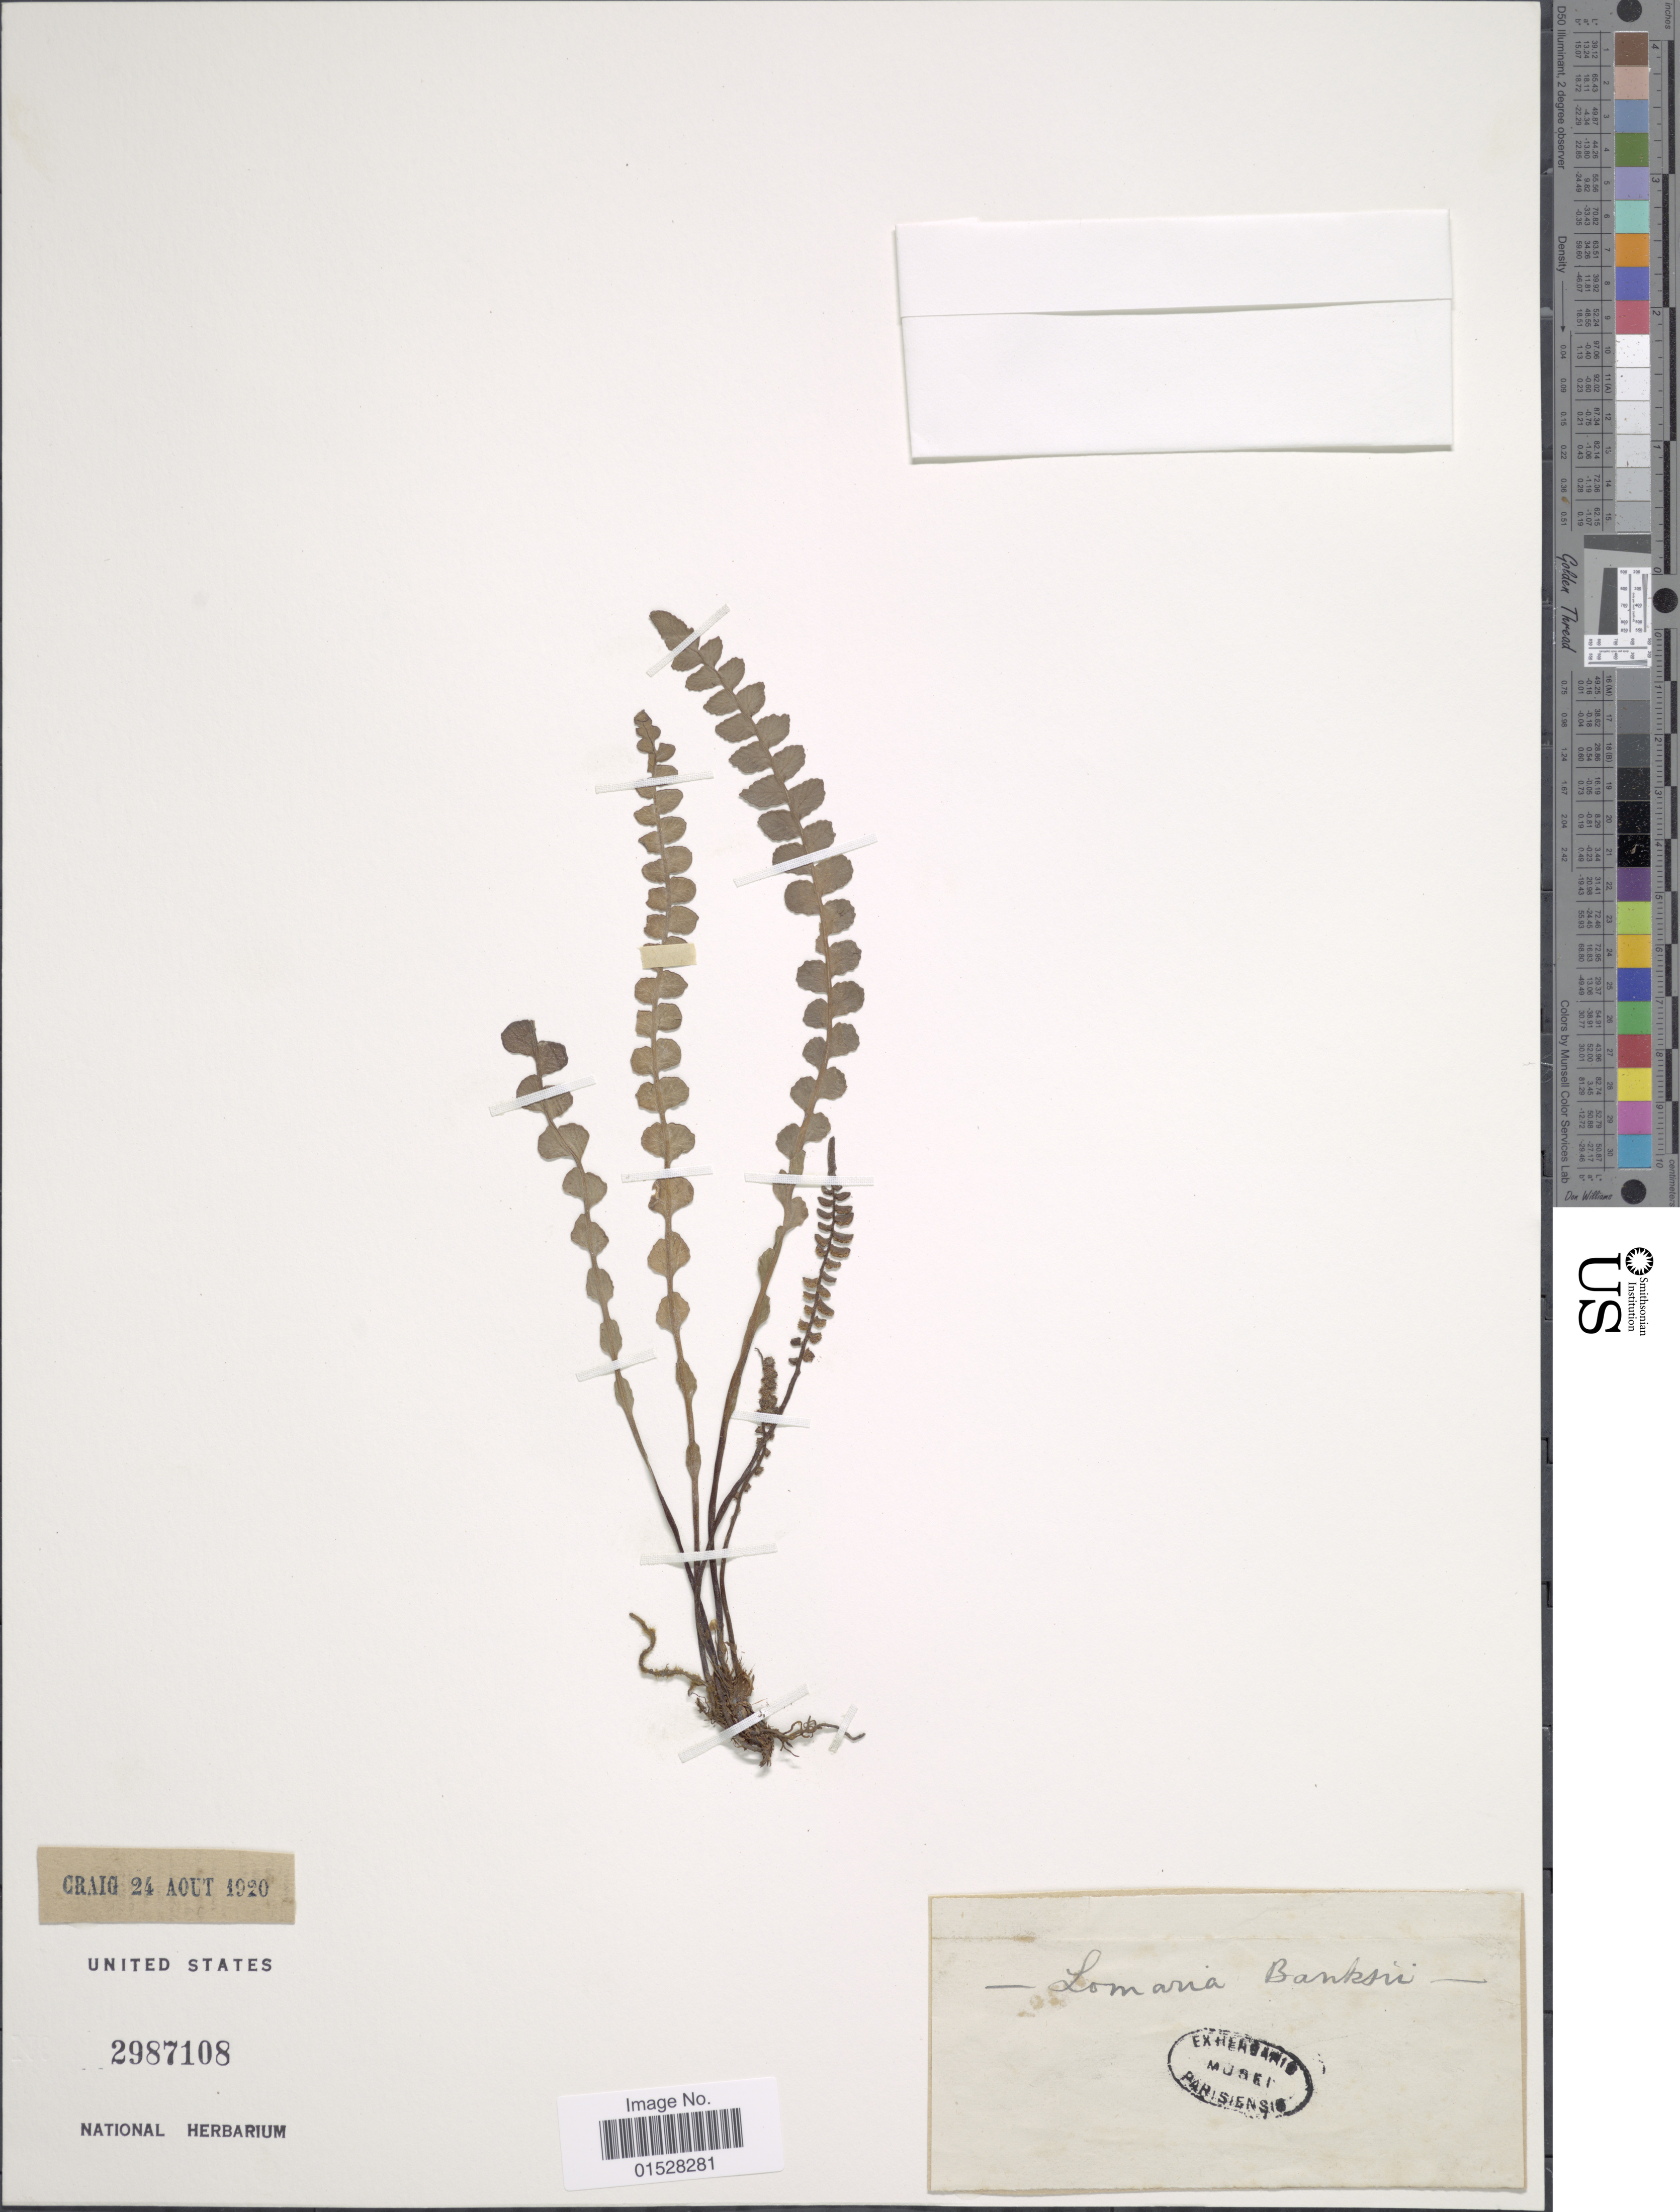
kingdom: Plantae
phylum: Tracheophyta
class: Polypodiopsida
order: Polypodiales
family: Blechnaceae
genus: Blechnum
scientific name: Blechnum banksii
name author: (Hook. f.) Mett. ex Diels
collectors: Craig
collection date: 1920-08-24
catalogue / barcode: US 2987108